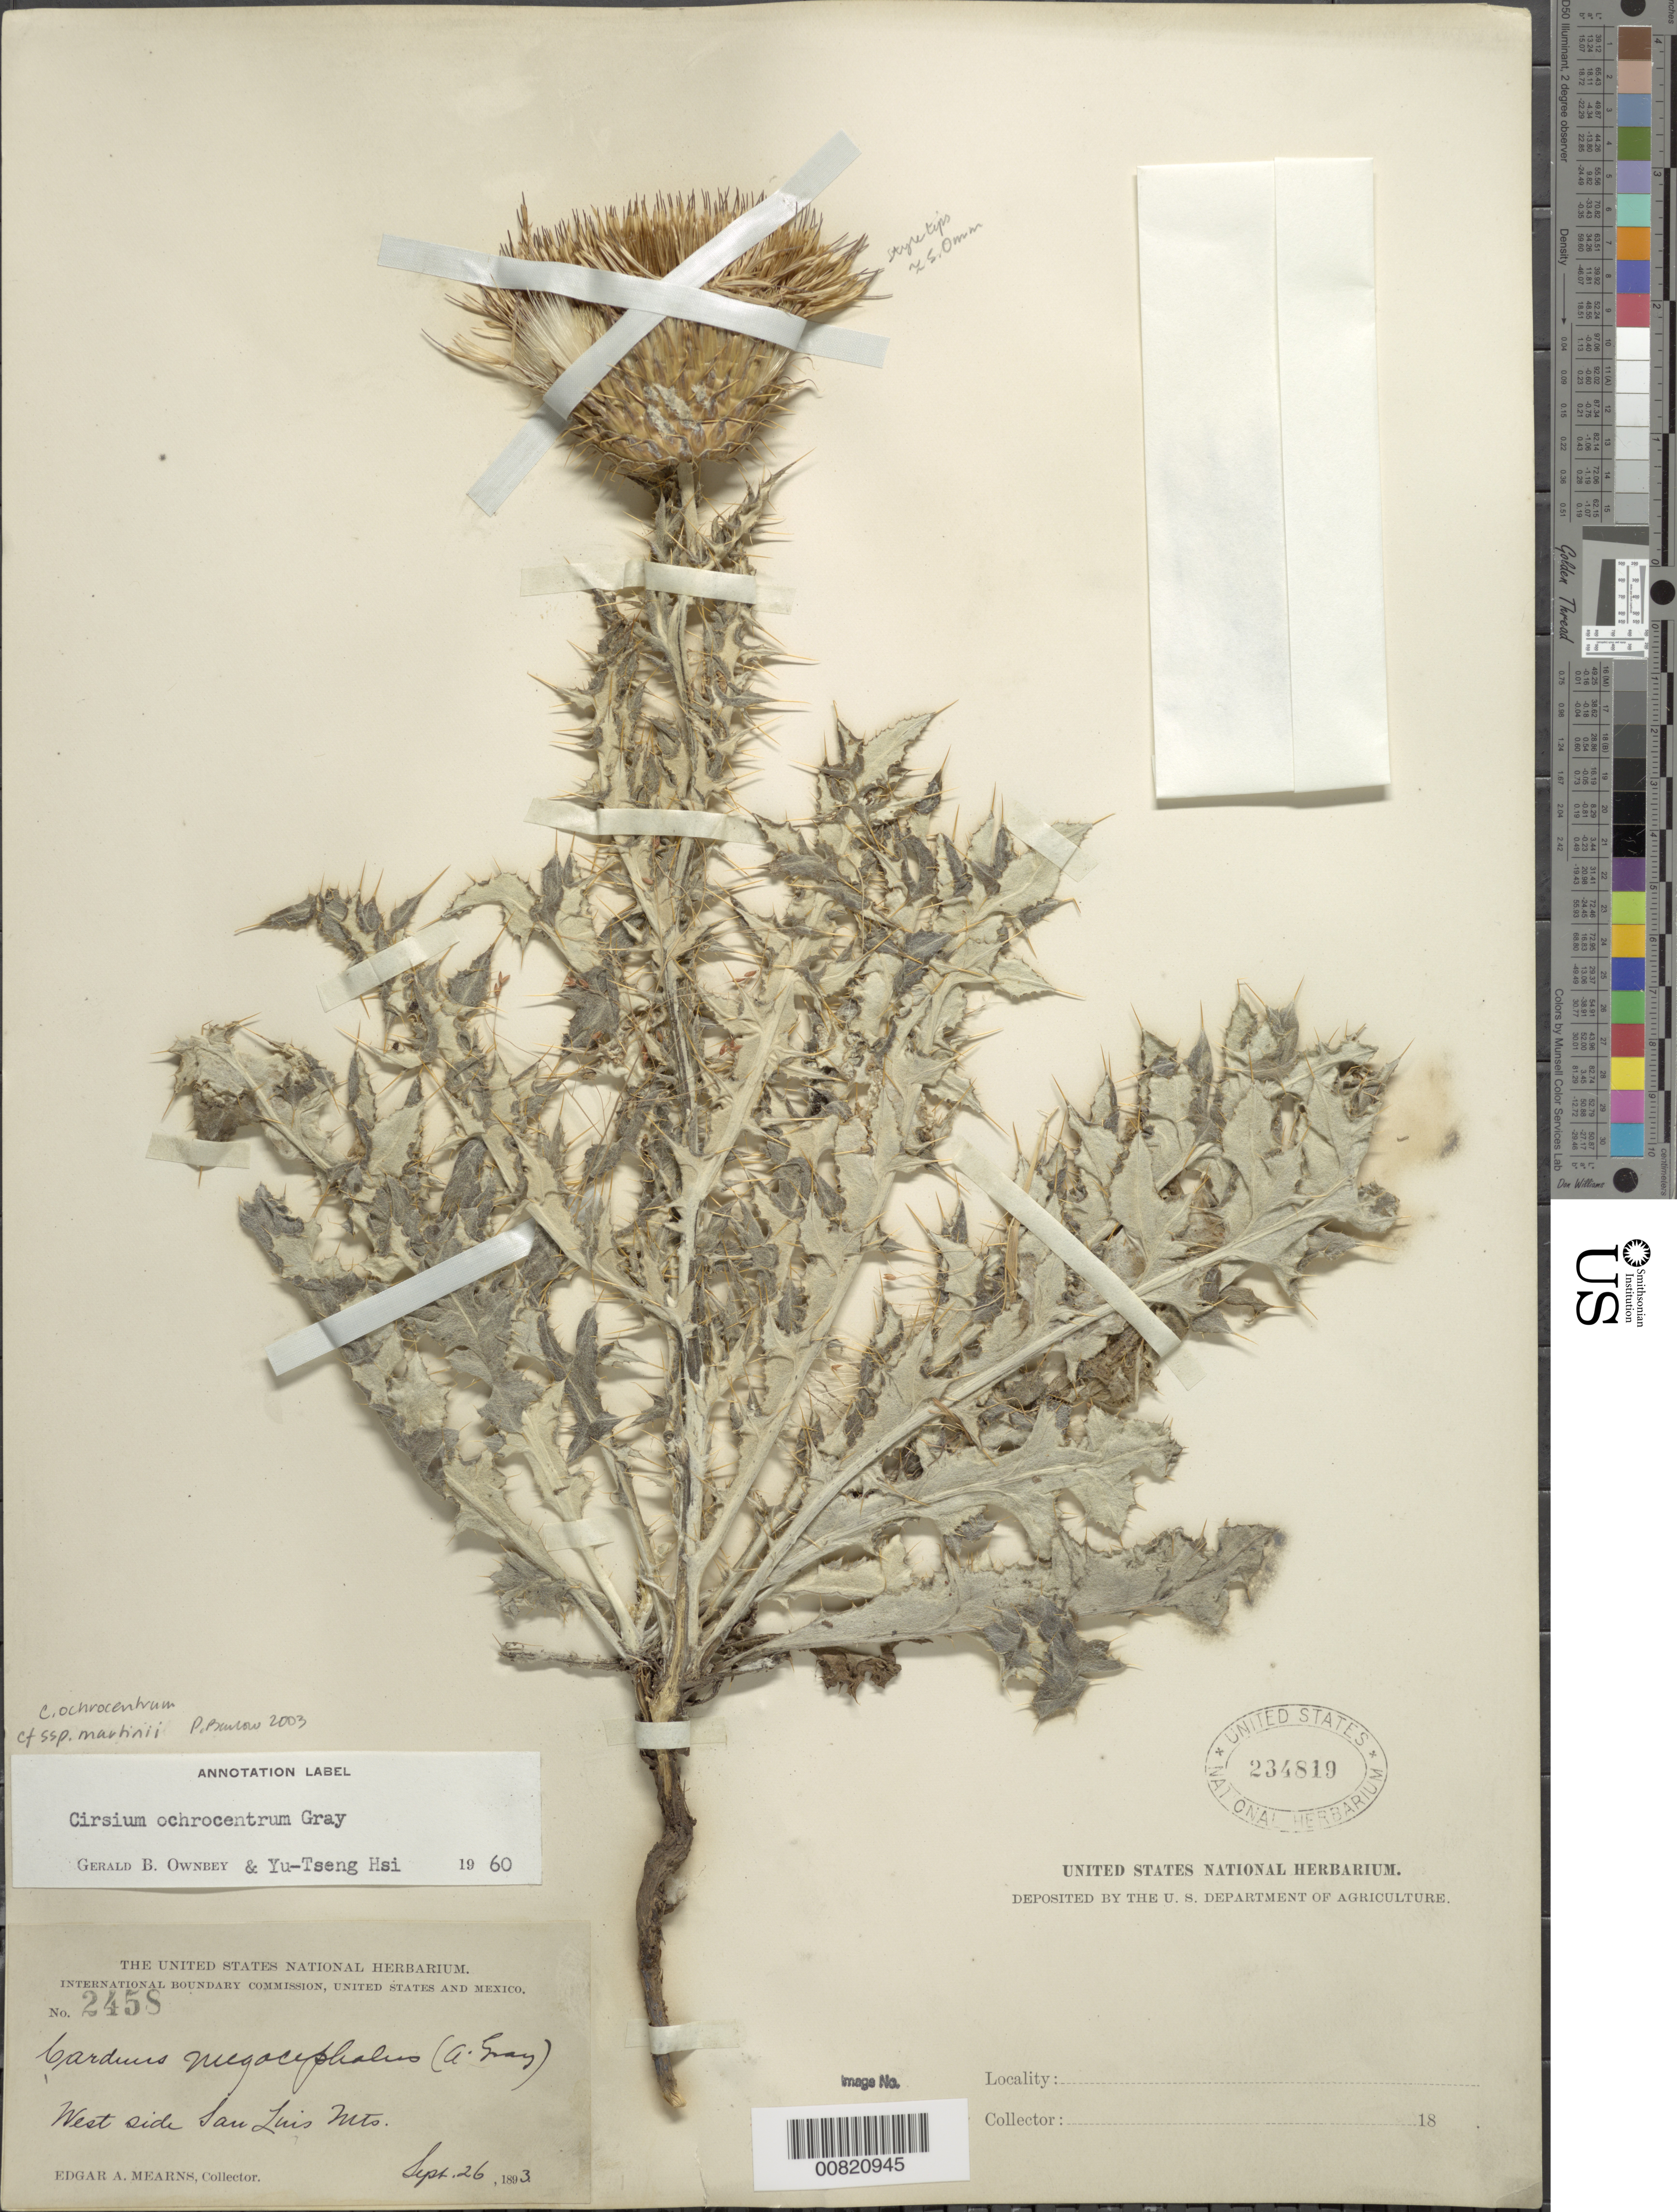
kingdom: Plantae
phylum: Tracheophyta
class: Magnoliopsida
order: Asterales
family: Asteraceae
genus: Cirsium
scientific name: Cirsium ochrocentrum subsp. martinii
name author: Barlow-Irick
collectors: E. A. Mearns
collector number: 2458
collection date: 1893-09-26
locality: International Boundary, United States and Mexico, west side San Luis Mts.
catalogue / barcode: US 234819